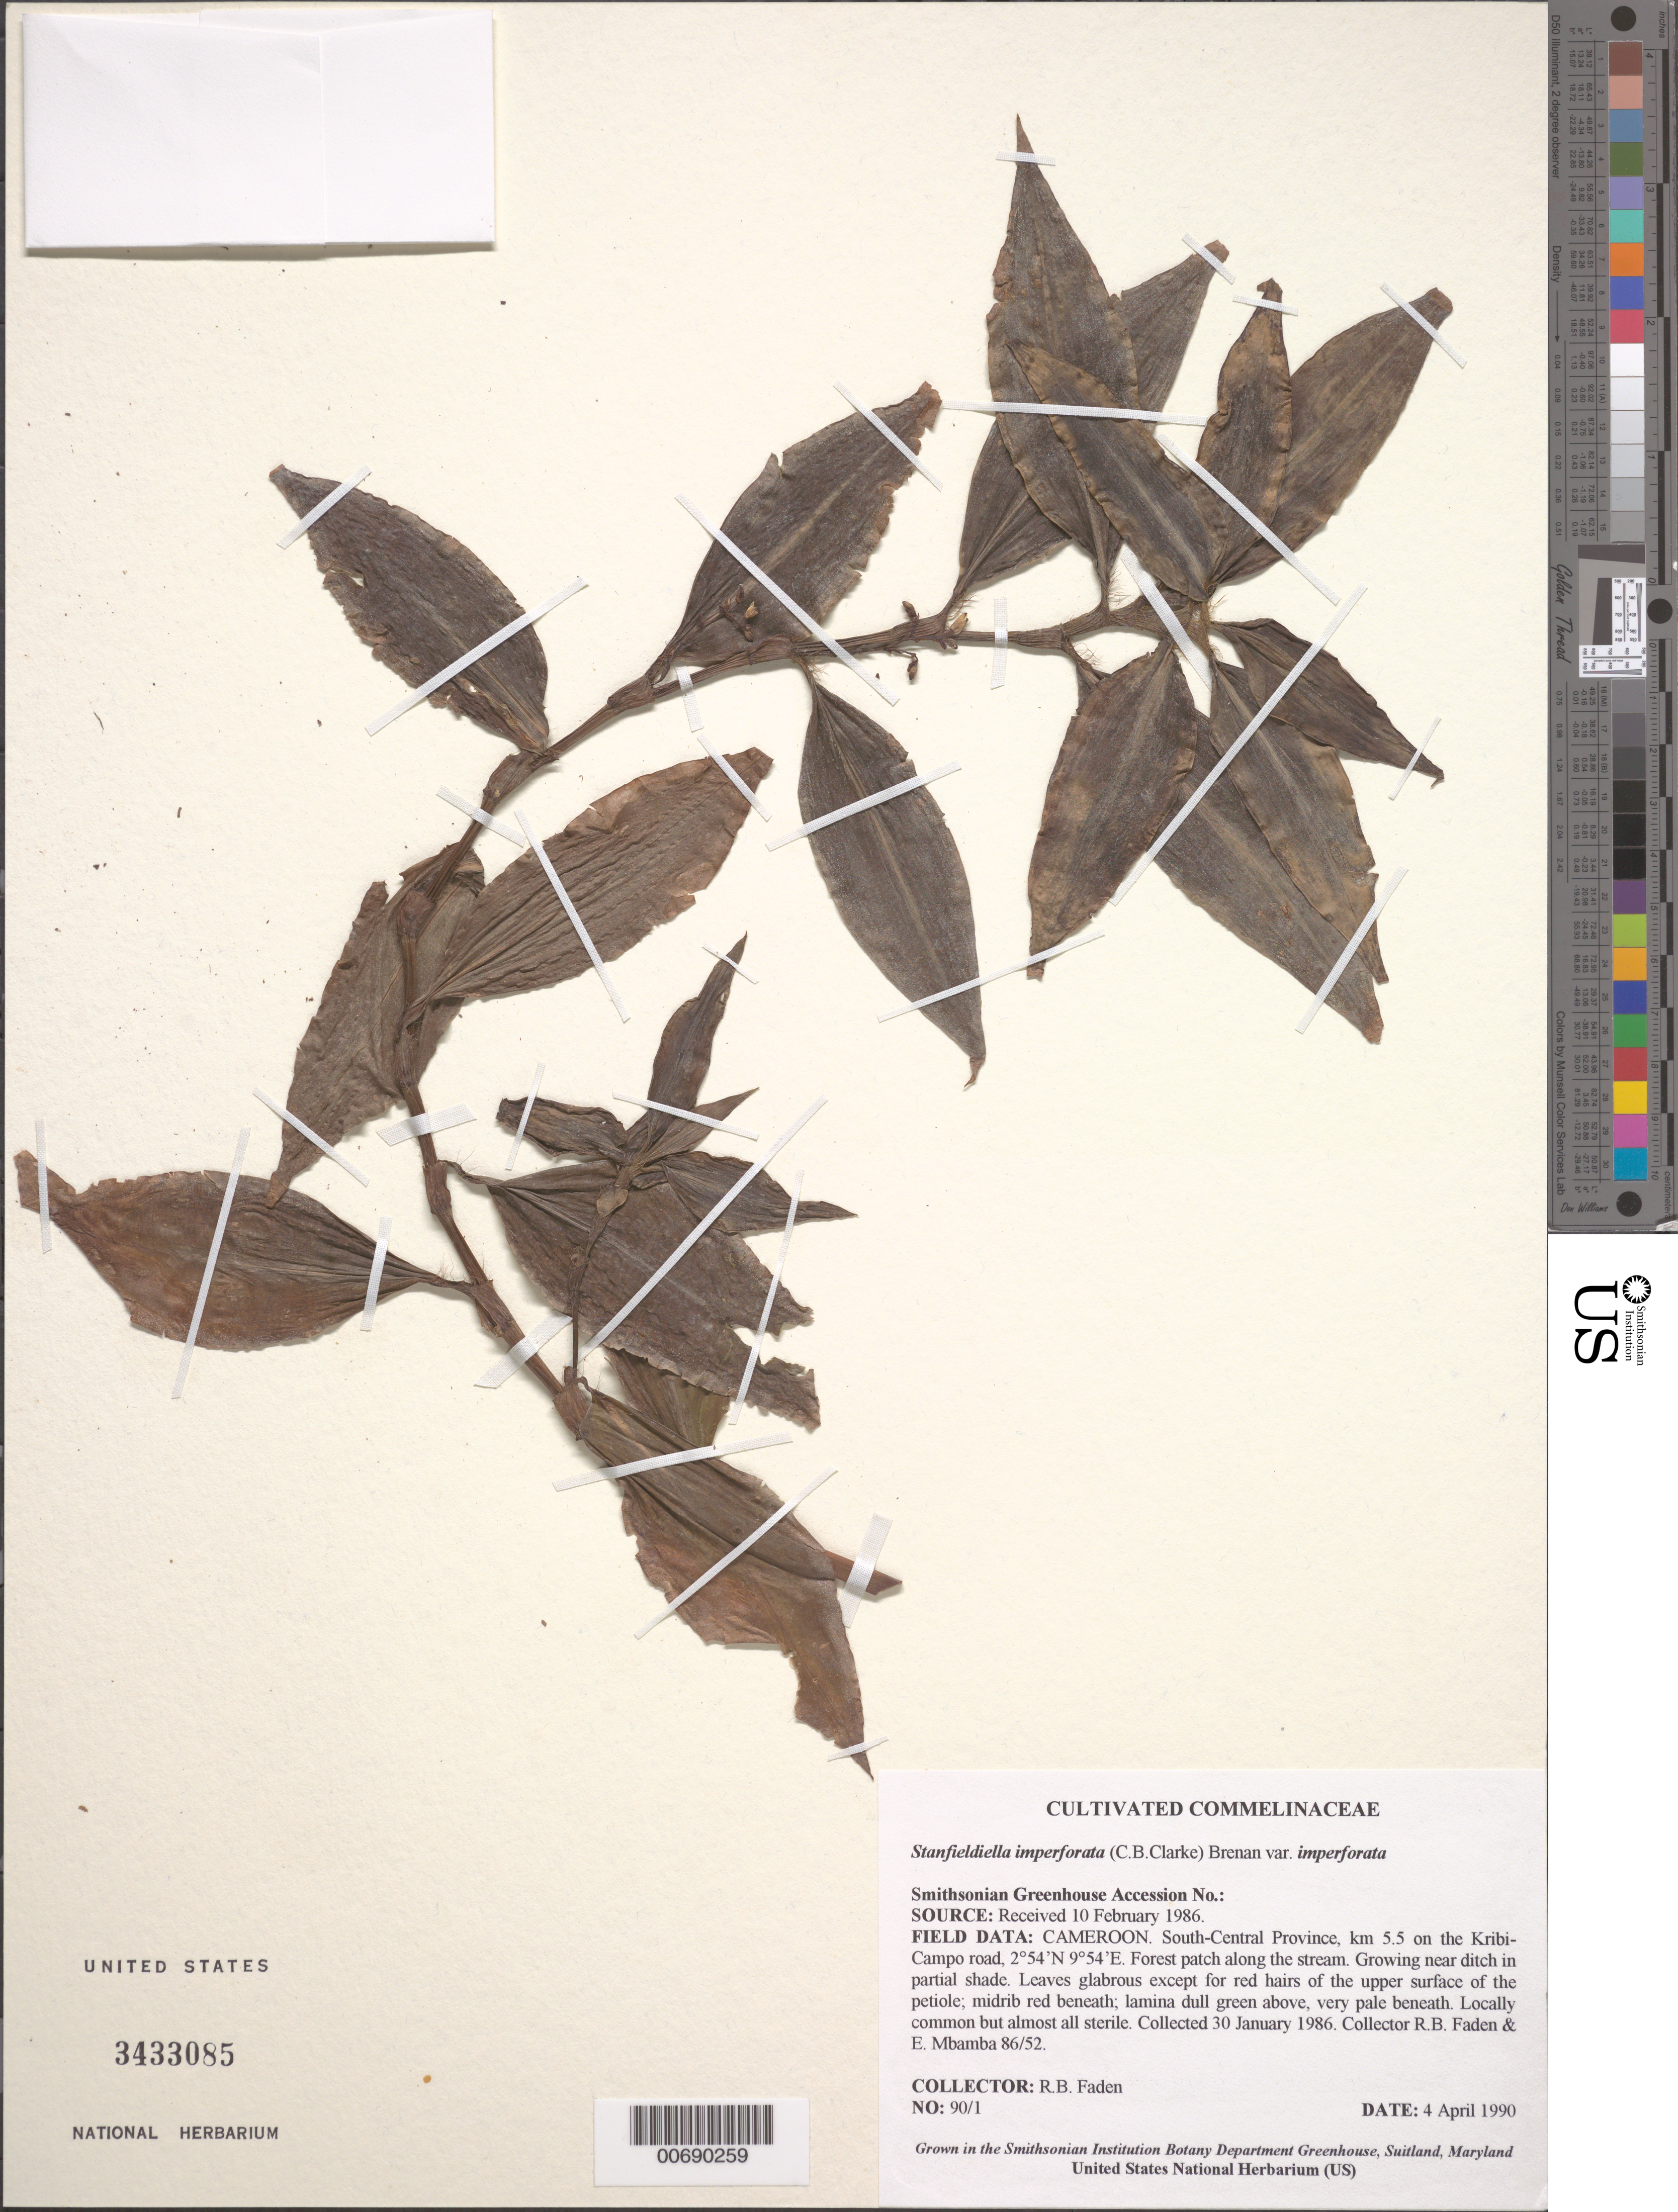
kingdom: Plantae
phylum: Tracheophyta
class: Liliopsida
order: Commelinales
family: Commelinaceae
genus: Stanfieldiella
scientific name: Stanfieldiella imperforata var. imperforata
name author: (C.B. Clarke) Brenan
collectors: R. B. Faden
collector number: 90/1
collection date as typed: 04 Apr 1990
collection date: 1990-04-04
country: Cameroon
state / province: Sud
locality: South Central Prov., Kribi Campo Road. [Centre-Sud Province divided into Centre and Sud Province.]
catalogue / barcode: US 3433085